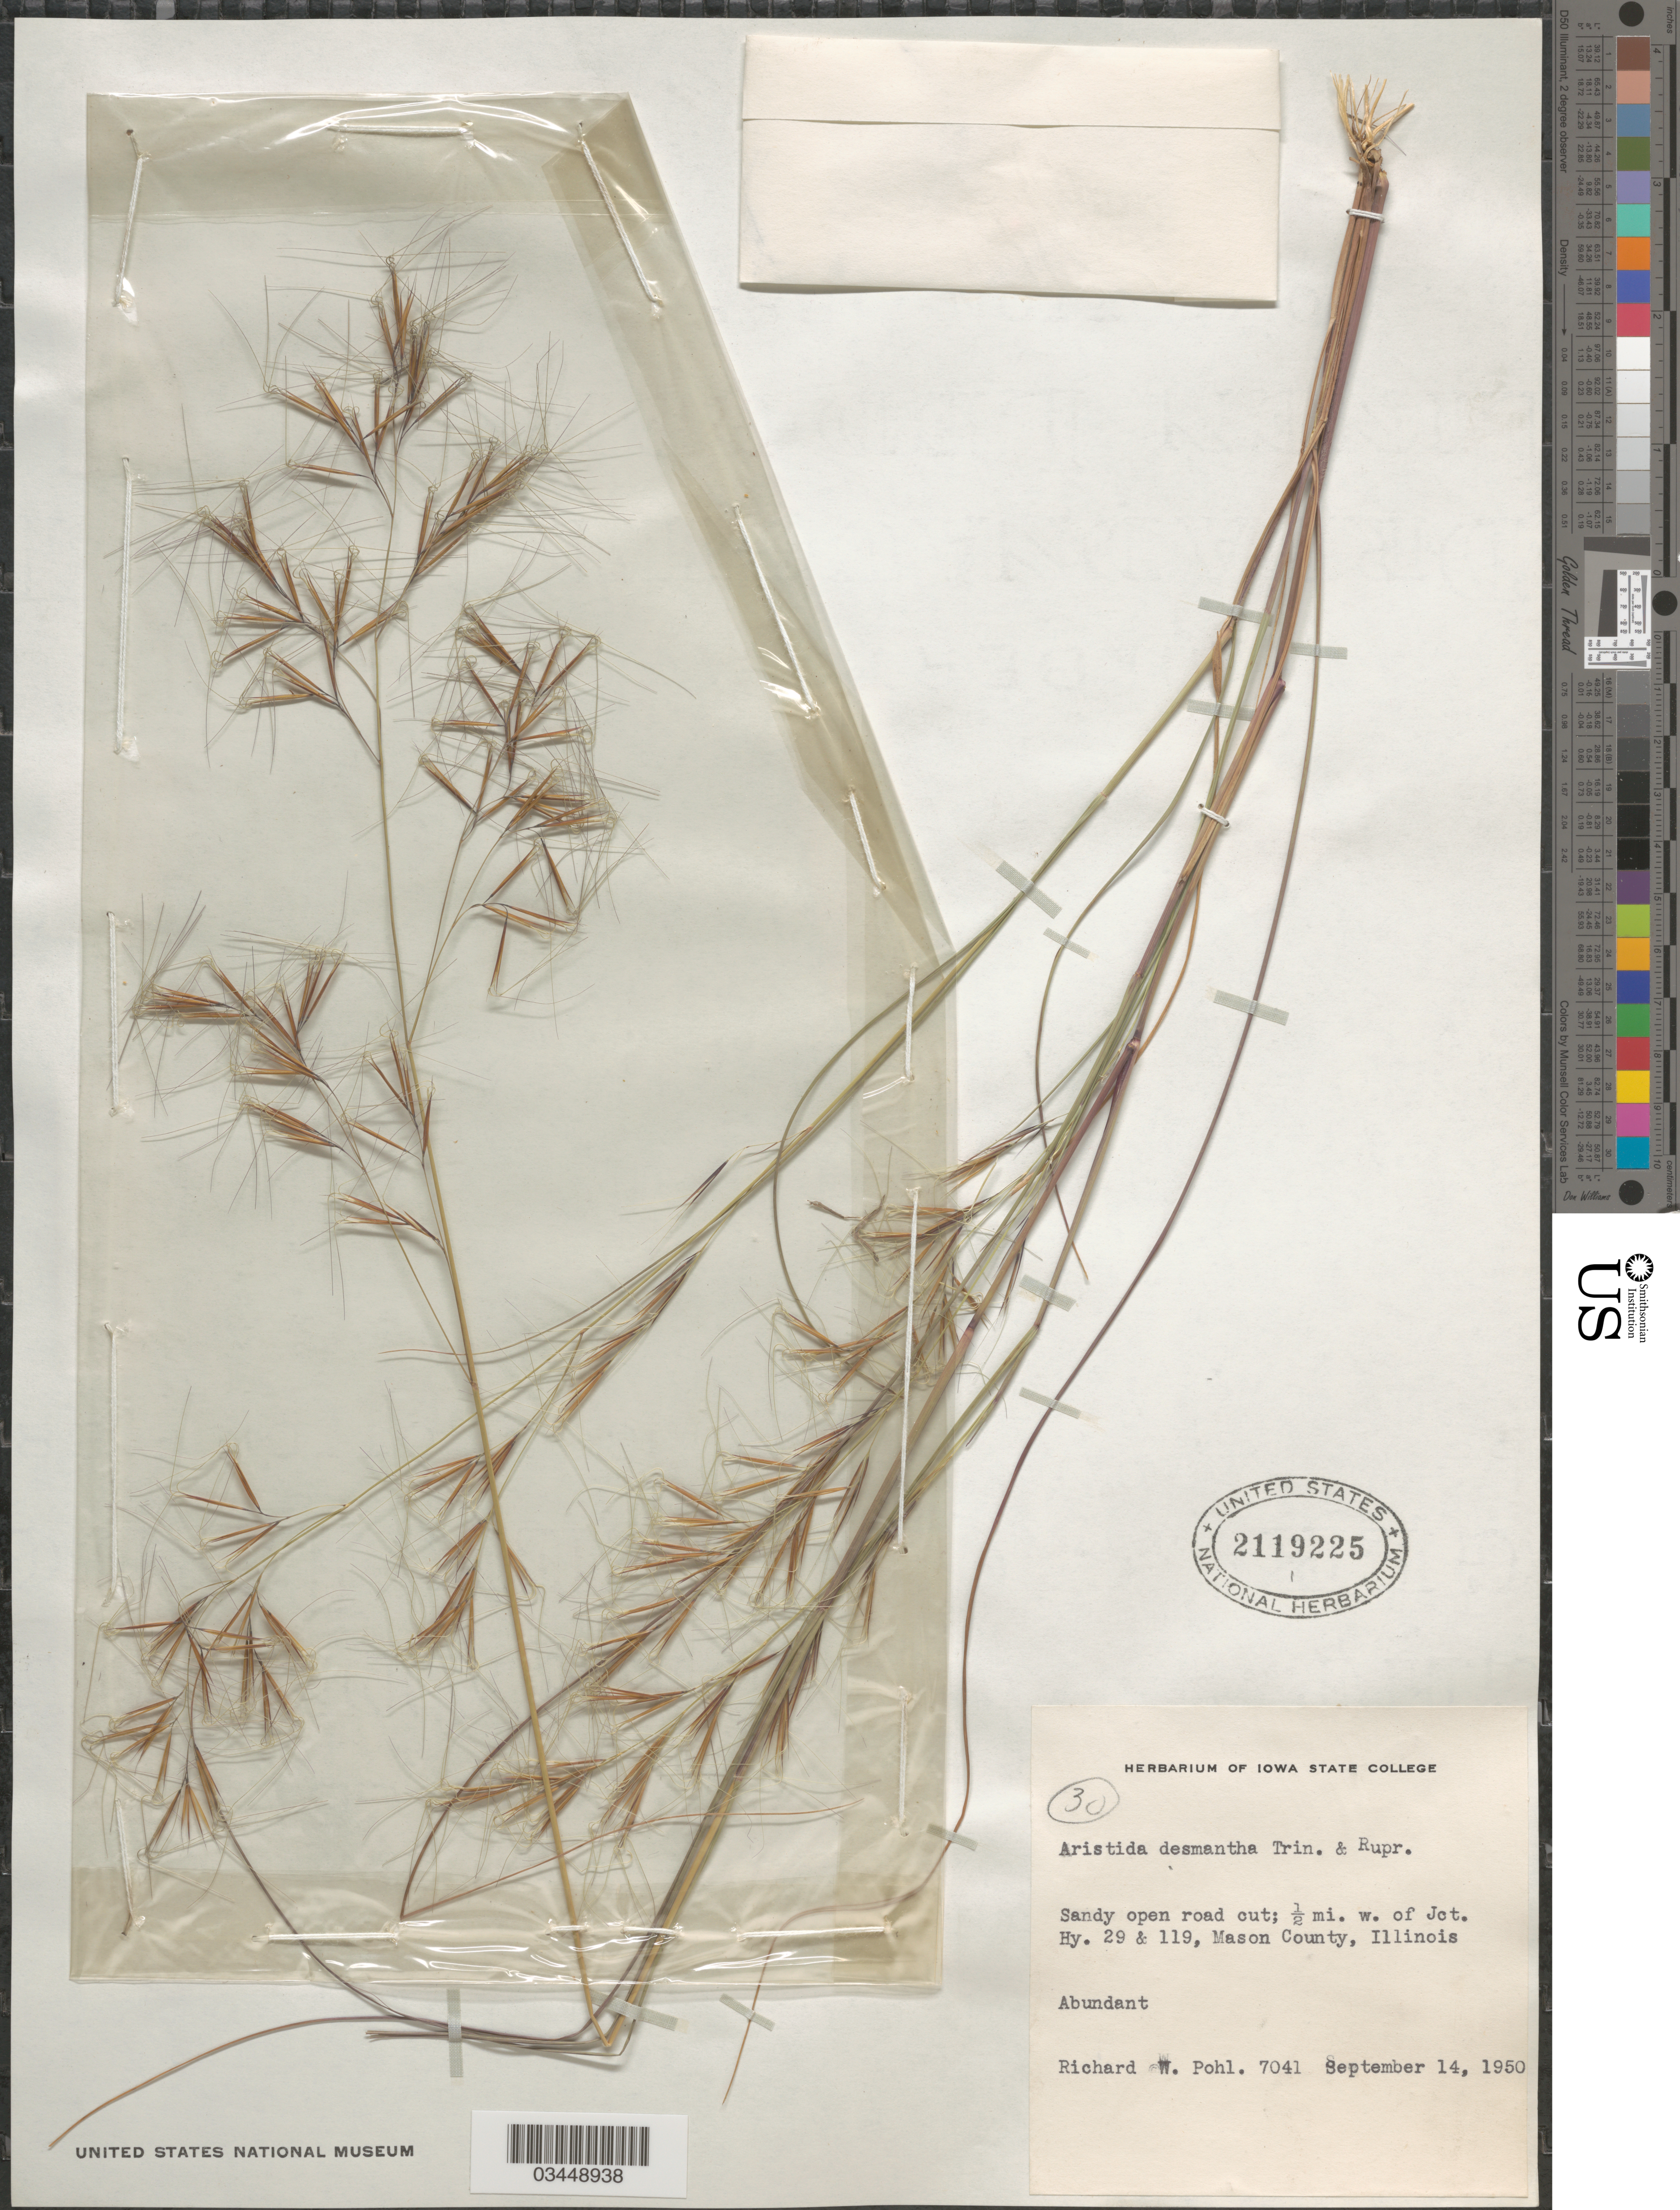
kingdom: Plantae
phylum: Tracheophyta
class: Liliopsida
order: Poales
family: Poaceae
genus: Aristida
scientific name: Aristida desmantha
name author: Trin. & Rupr.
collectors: R. W. Pohl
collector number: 7041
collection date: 1950-09-14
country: United States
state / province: Illinois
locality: Sandy open road cut; ½ mi. w. of Jct. Hy. 29 & 119, Mason County.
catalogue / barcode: US 2119225